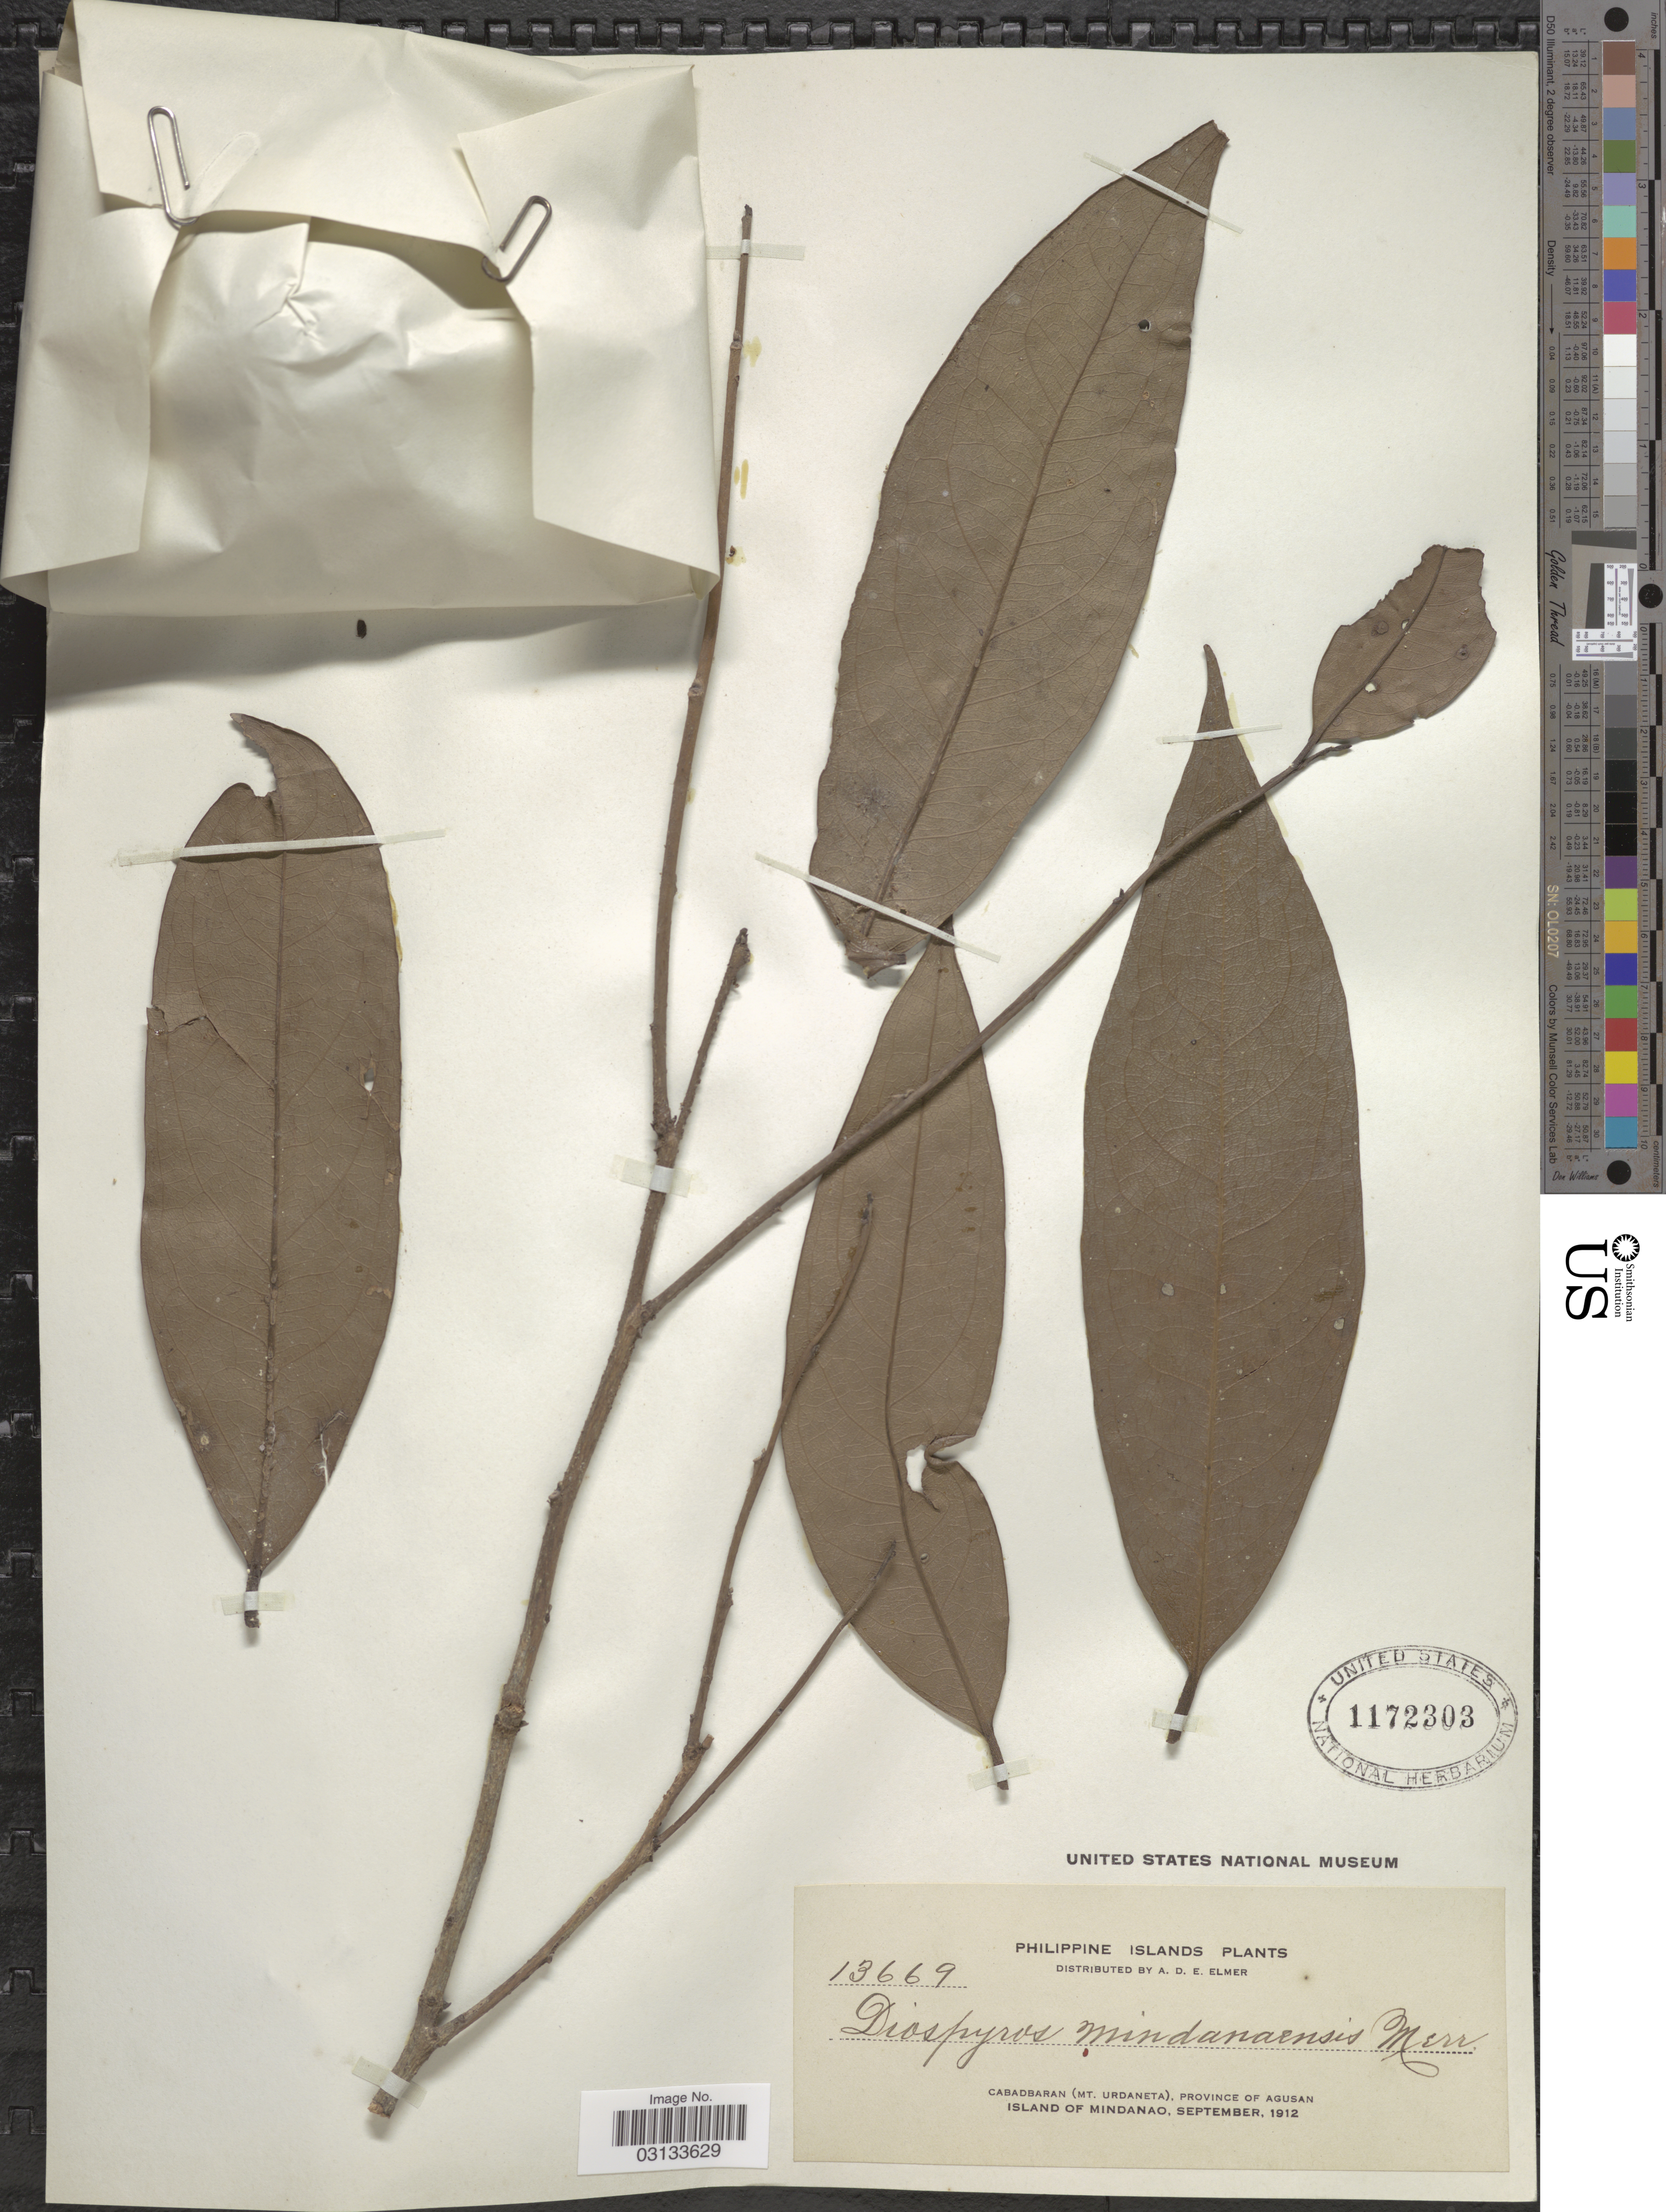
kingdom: Plantae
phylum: Tracheophyta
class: Magnoliopsida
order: Ericales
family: Ebenaceae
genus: Diospyros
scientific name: Diospyros mindanaensis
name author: Merr.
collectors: A. D. E. Elmer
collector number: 13669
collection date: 1912-09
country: Philippines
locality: Philippine Islands. Cabadbaran (Mt. Urdaneta), Province of Agusan. Island of Mindanao.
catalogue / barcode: US 1172303